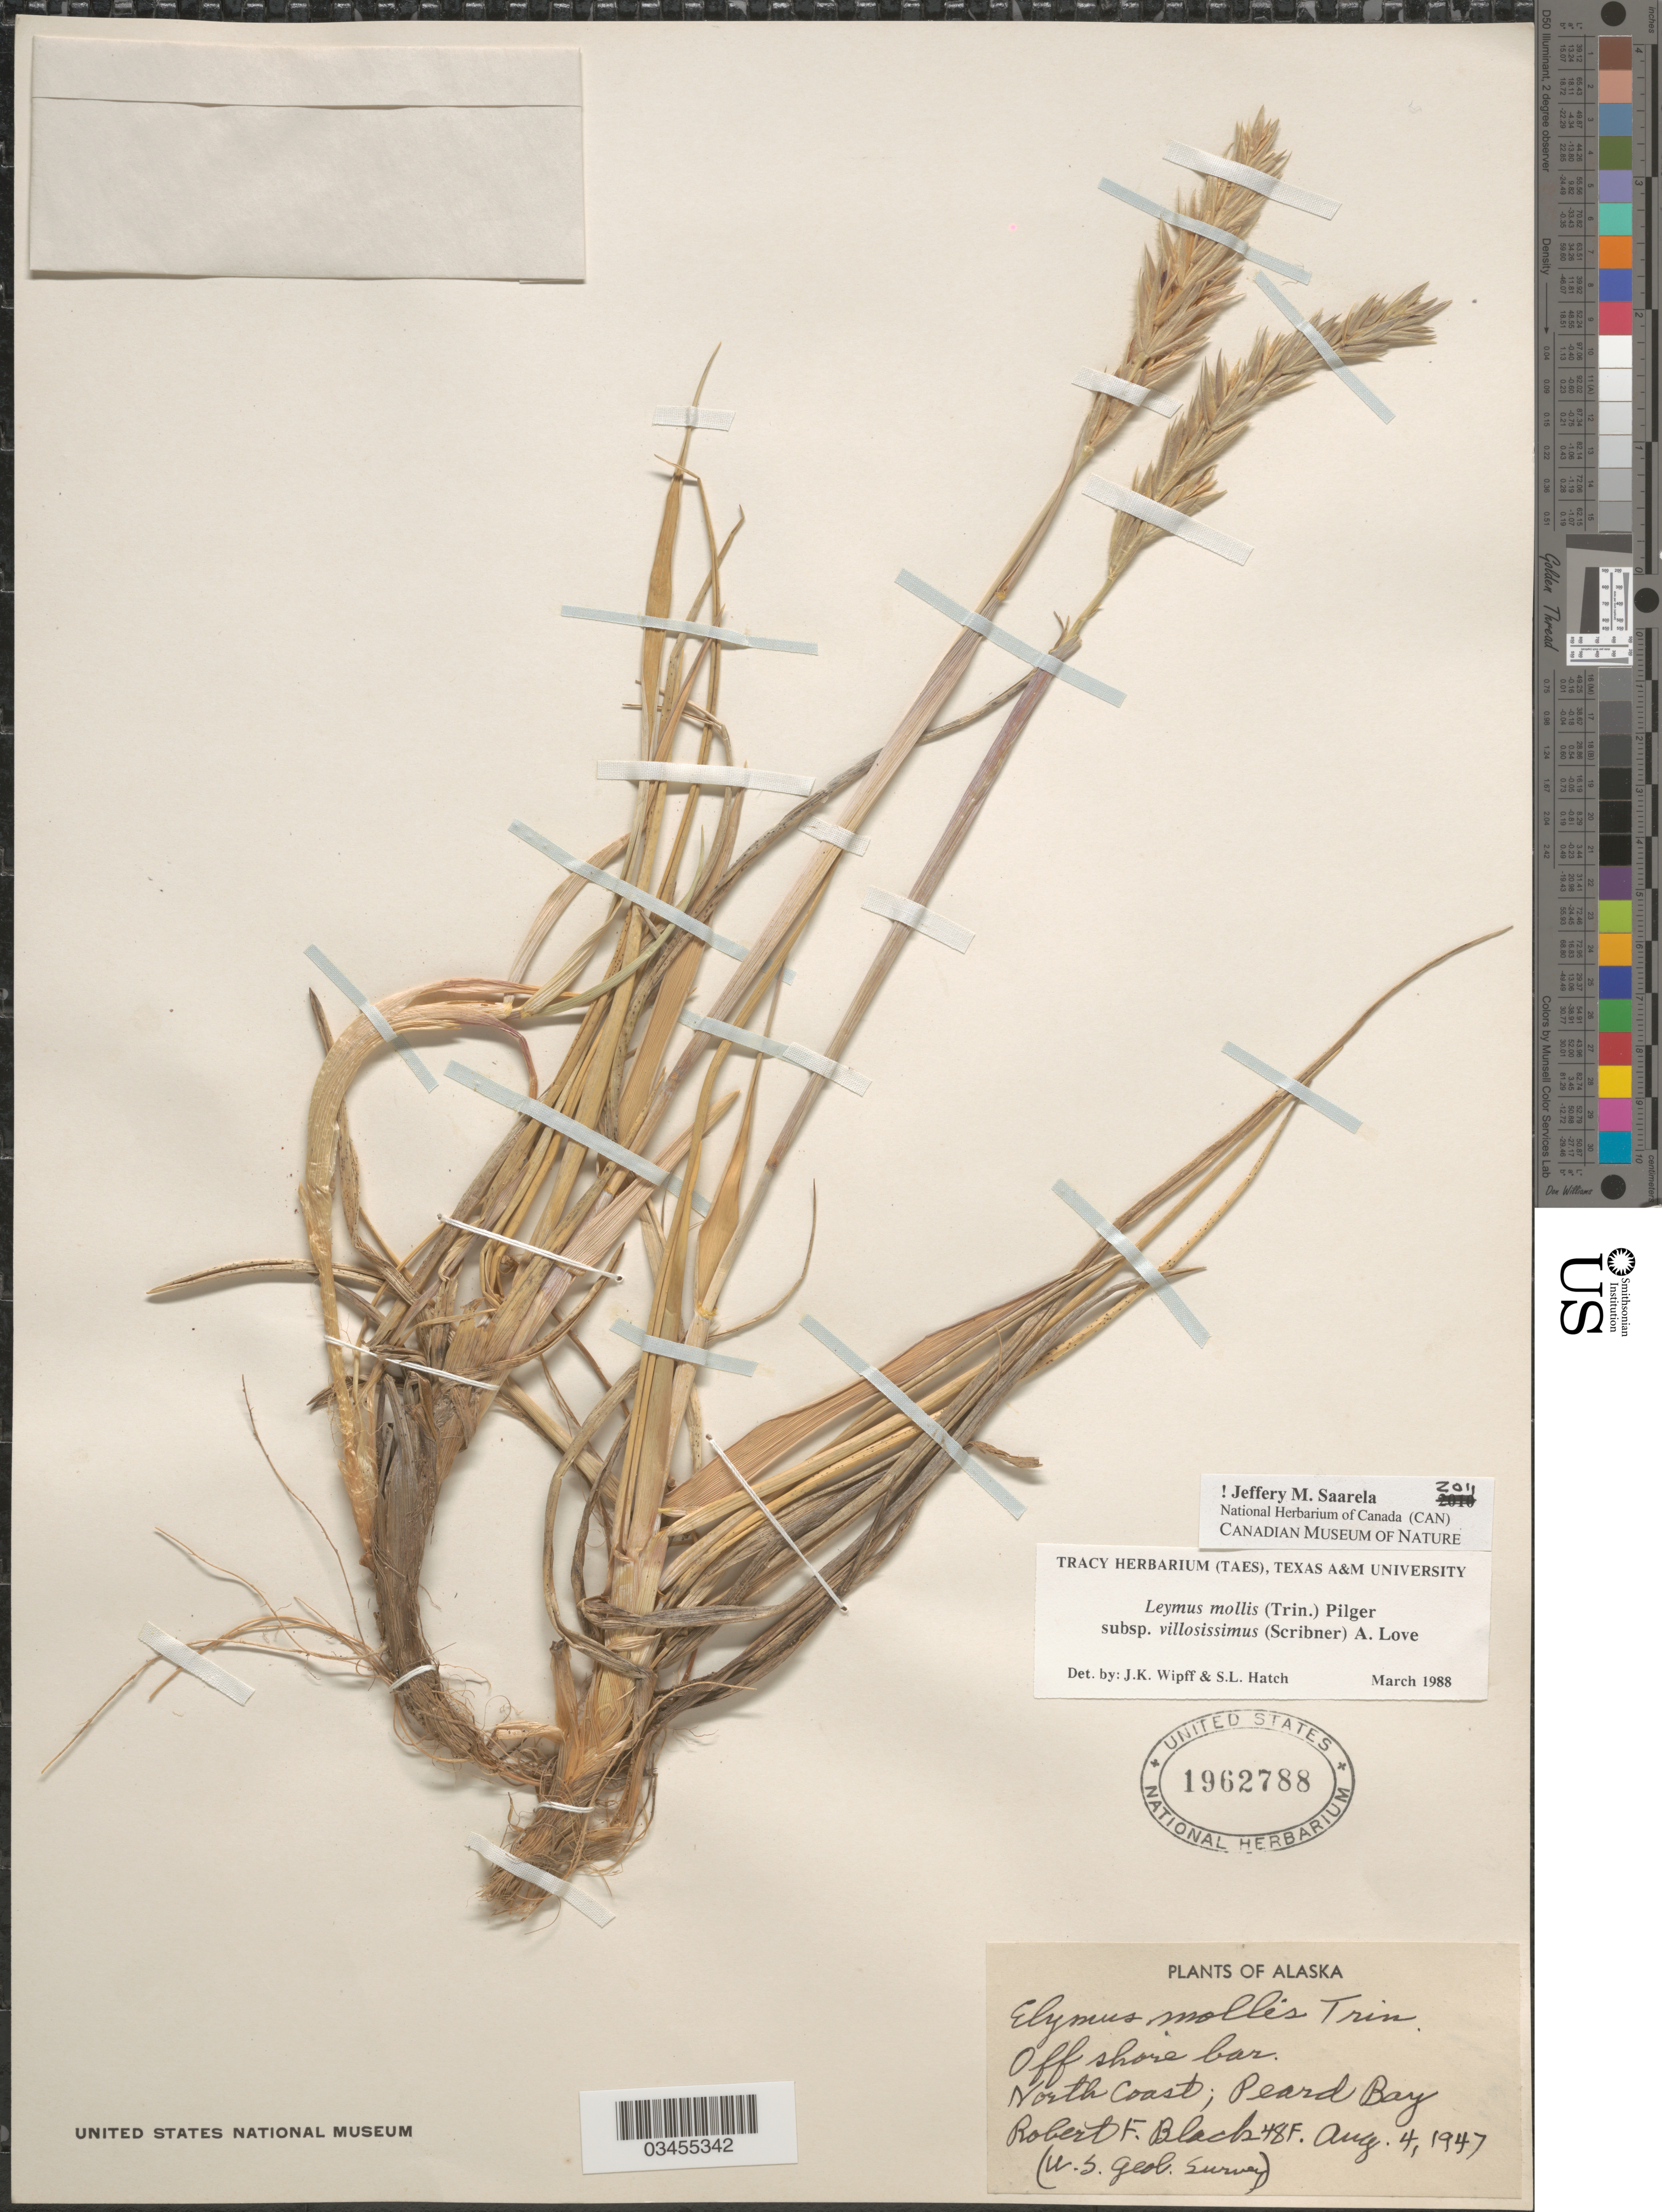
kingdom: Plantae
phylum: Tracheophyta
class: Liliopsida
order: Poales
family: Poaceae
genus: Leymus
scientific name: Leymus mollis subsp. villosissimus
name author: (Scribn.) Á. Löve & D. Löve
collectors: R. F. Black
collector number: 48F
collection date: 1947-08-04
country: United States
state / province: Alaska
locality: North Coast; Peard Bay. (U.S. Geol. Survey).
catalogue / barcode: US 1962788